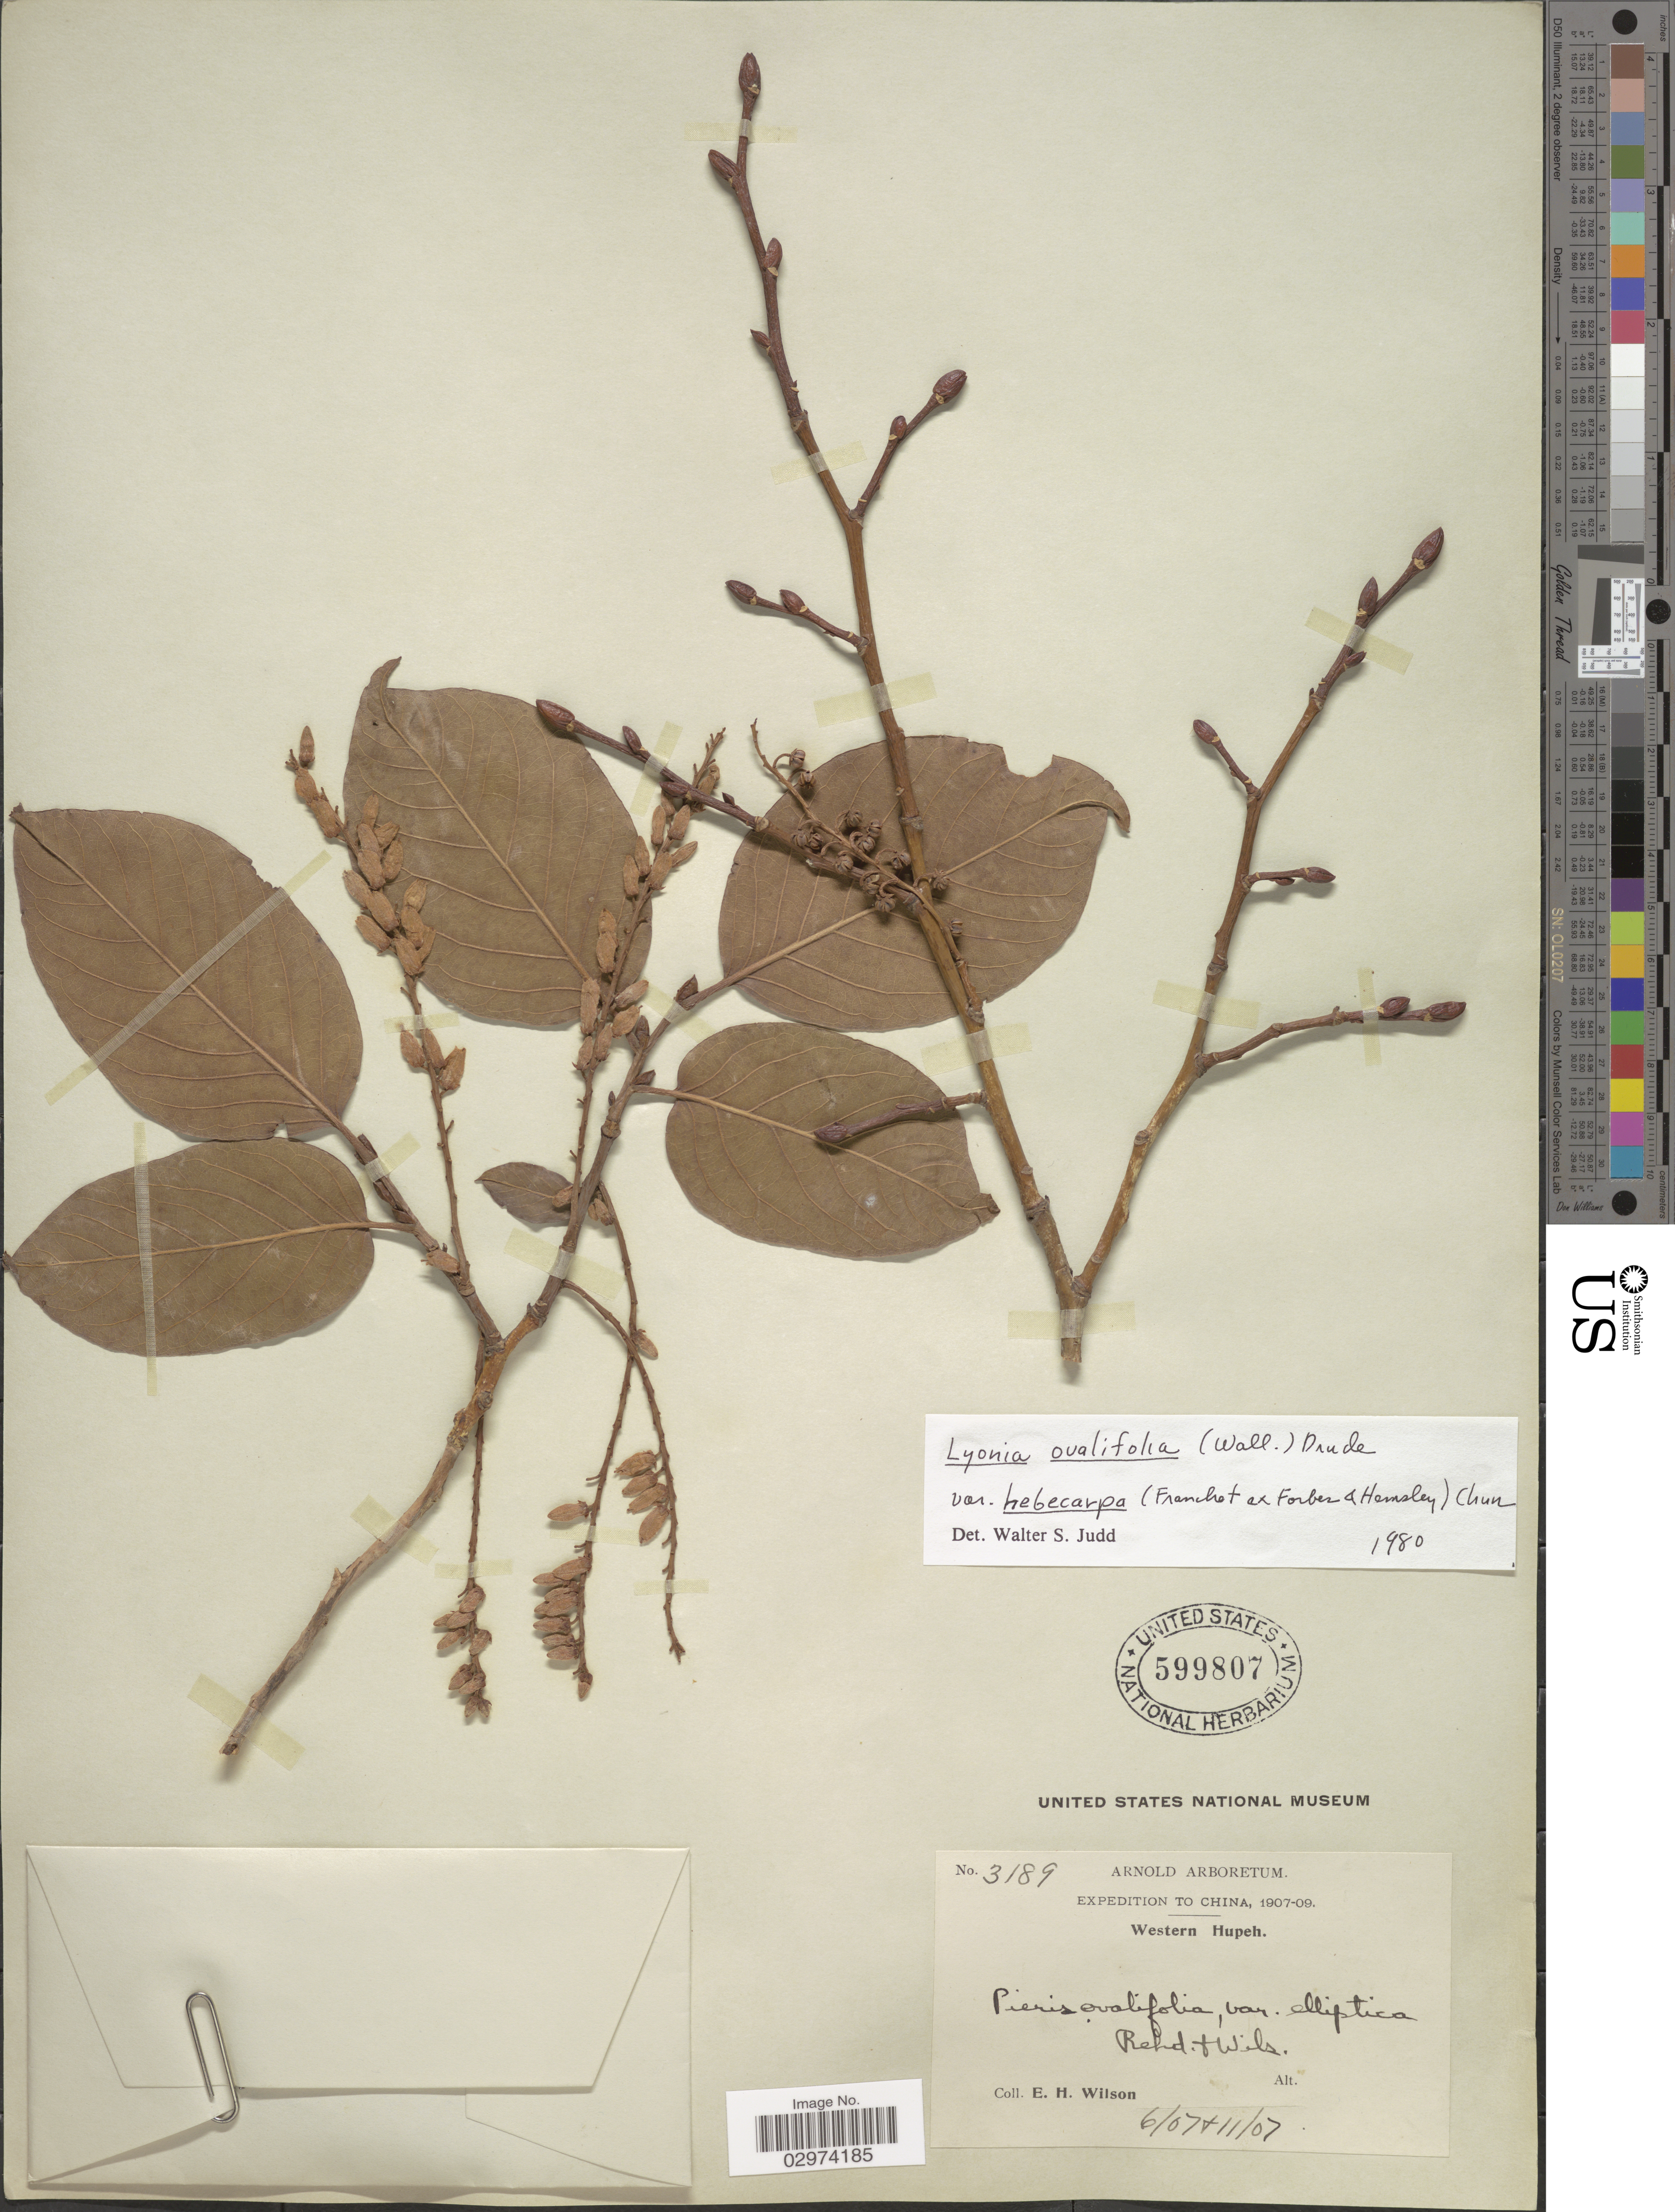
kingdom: Plantae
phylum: Tracheophyta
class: Magnoliopsida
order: Ericales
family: Ericaceae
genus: Lyonia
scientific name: Lyonia ovalifolia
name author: (Wall.) Drude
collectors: E. Wilson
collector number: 3189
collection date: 1907-06/1907-11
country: China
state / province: Hubei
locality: Western Hupeh.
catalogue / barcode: US 599807